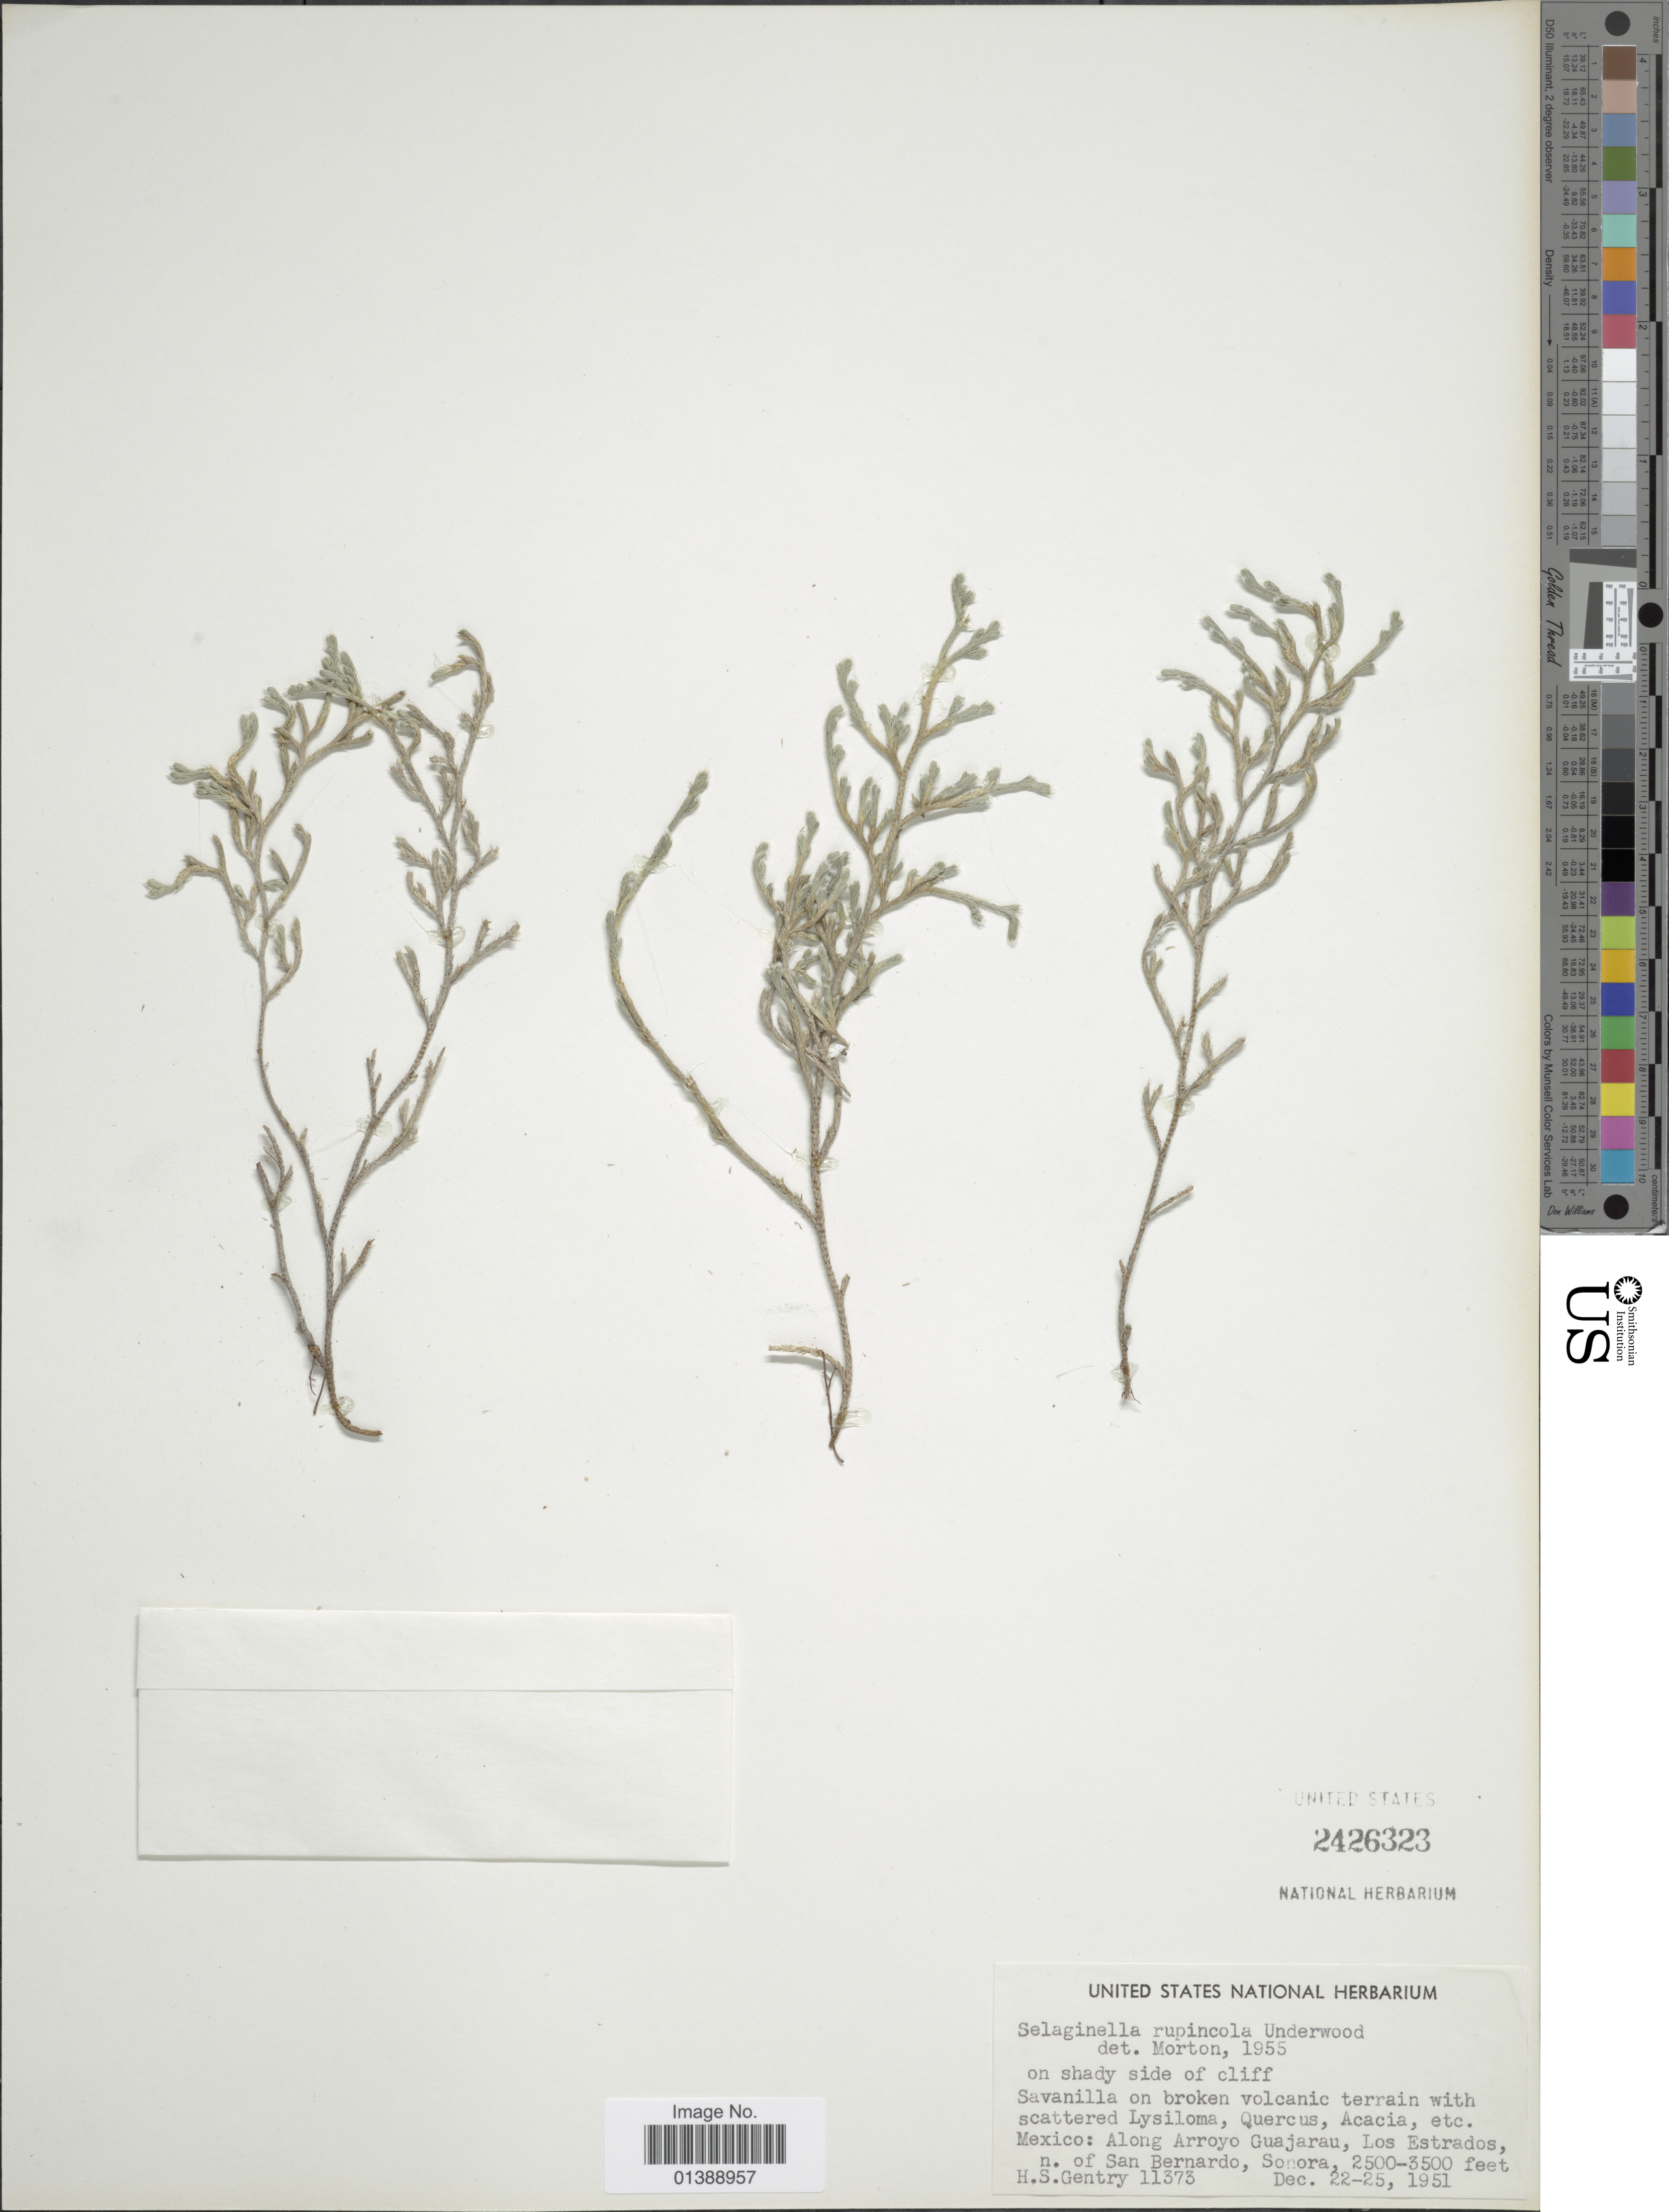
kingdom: Plantae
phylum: Tracheophyta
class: Lycopodiopsida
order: Selaginellales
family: Selaginellaceae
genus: Selaginella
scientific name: Selaginella rupincola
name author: Underw.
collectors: H. S. Gentry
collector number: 11373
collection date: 1951-12-22/1951-12-25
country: Mexico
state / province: Sonora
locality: Along Arroyo Guajarau, Los Estrados, n. of San Bernando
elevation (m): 762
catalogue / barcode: US 2426323